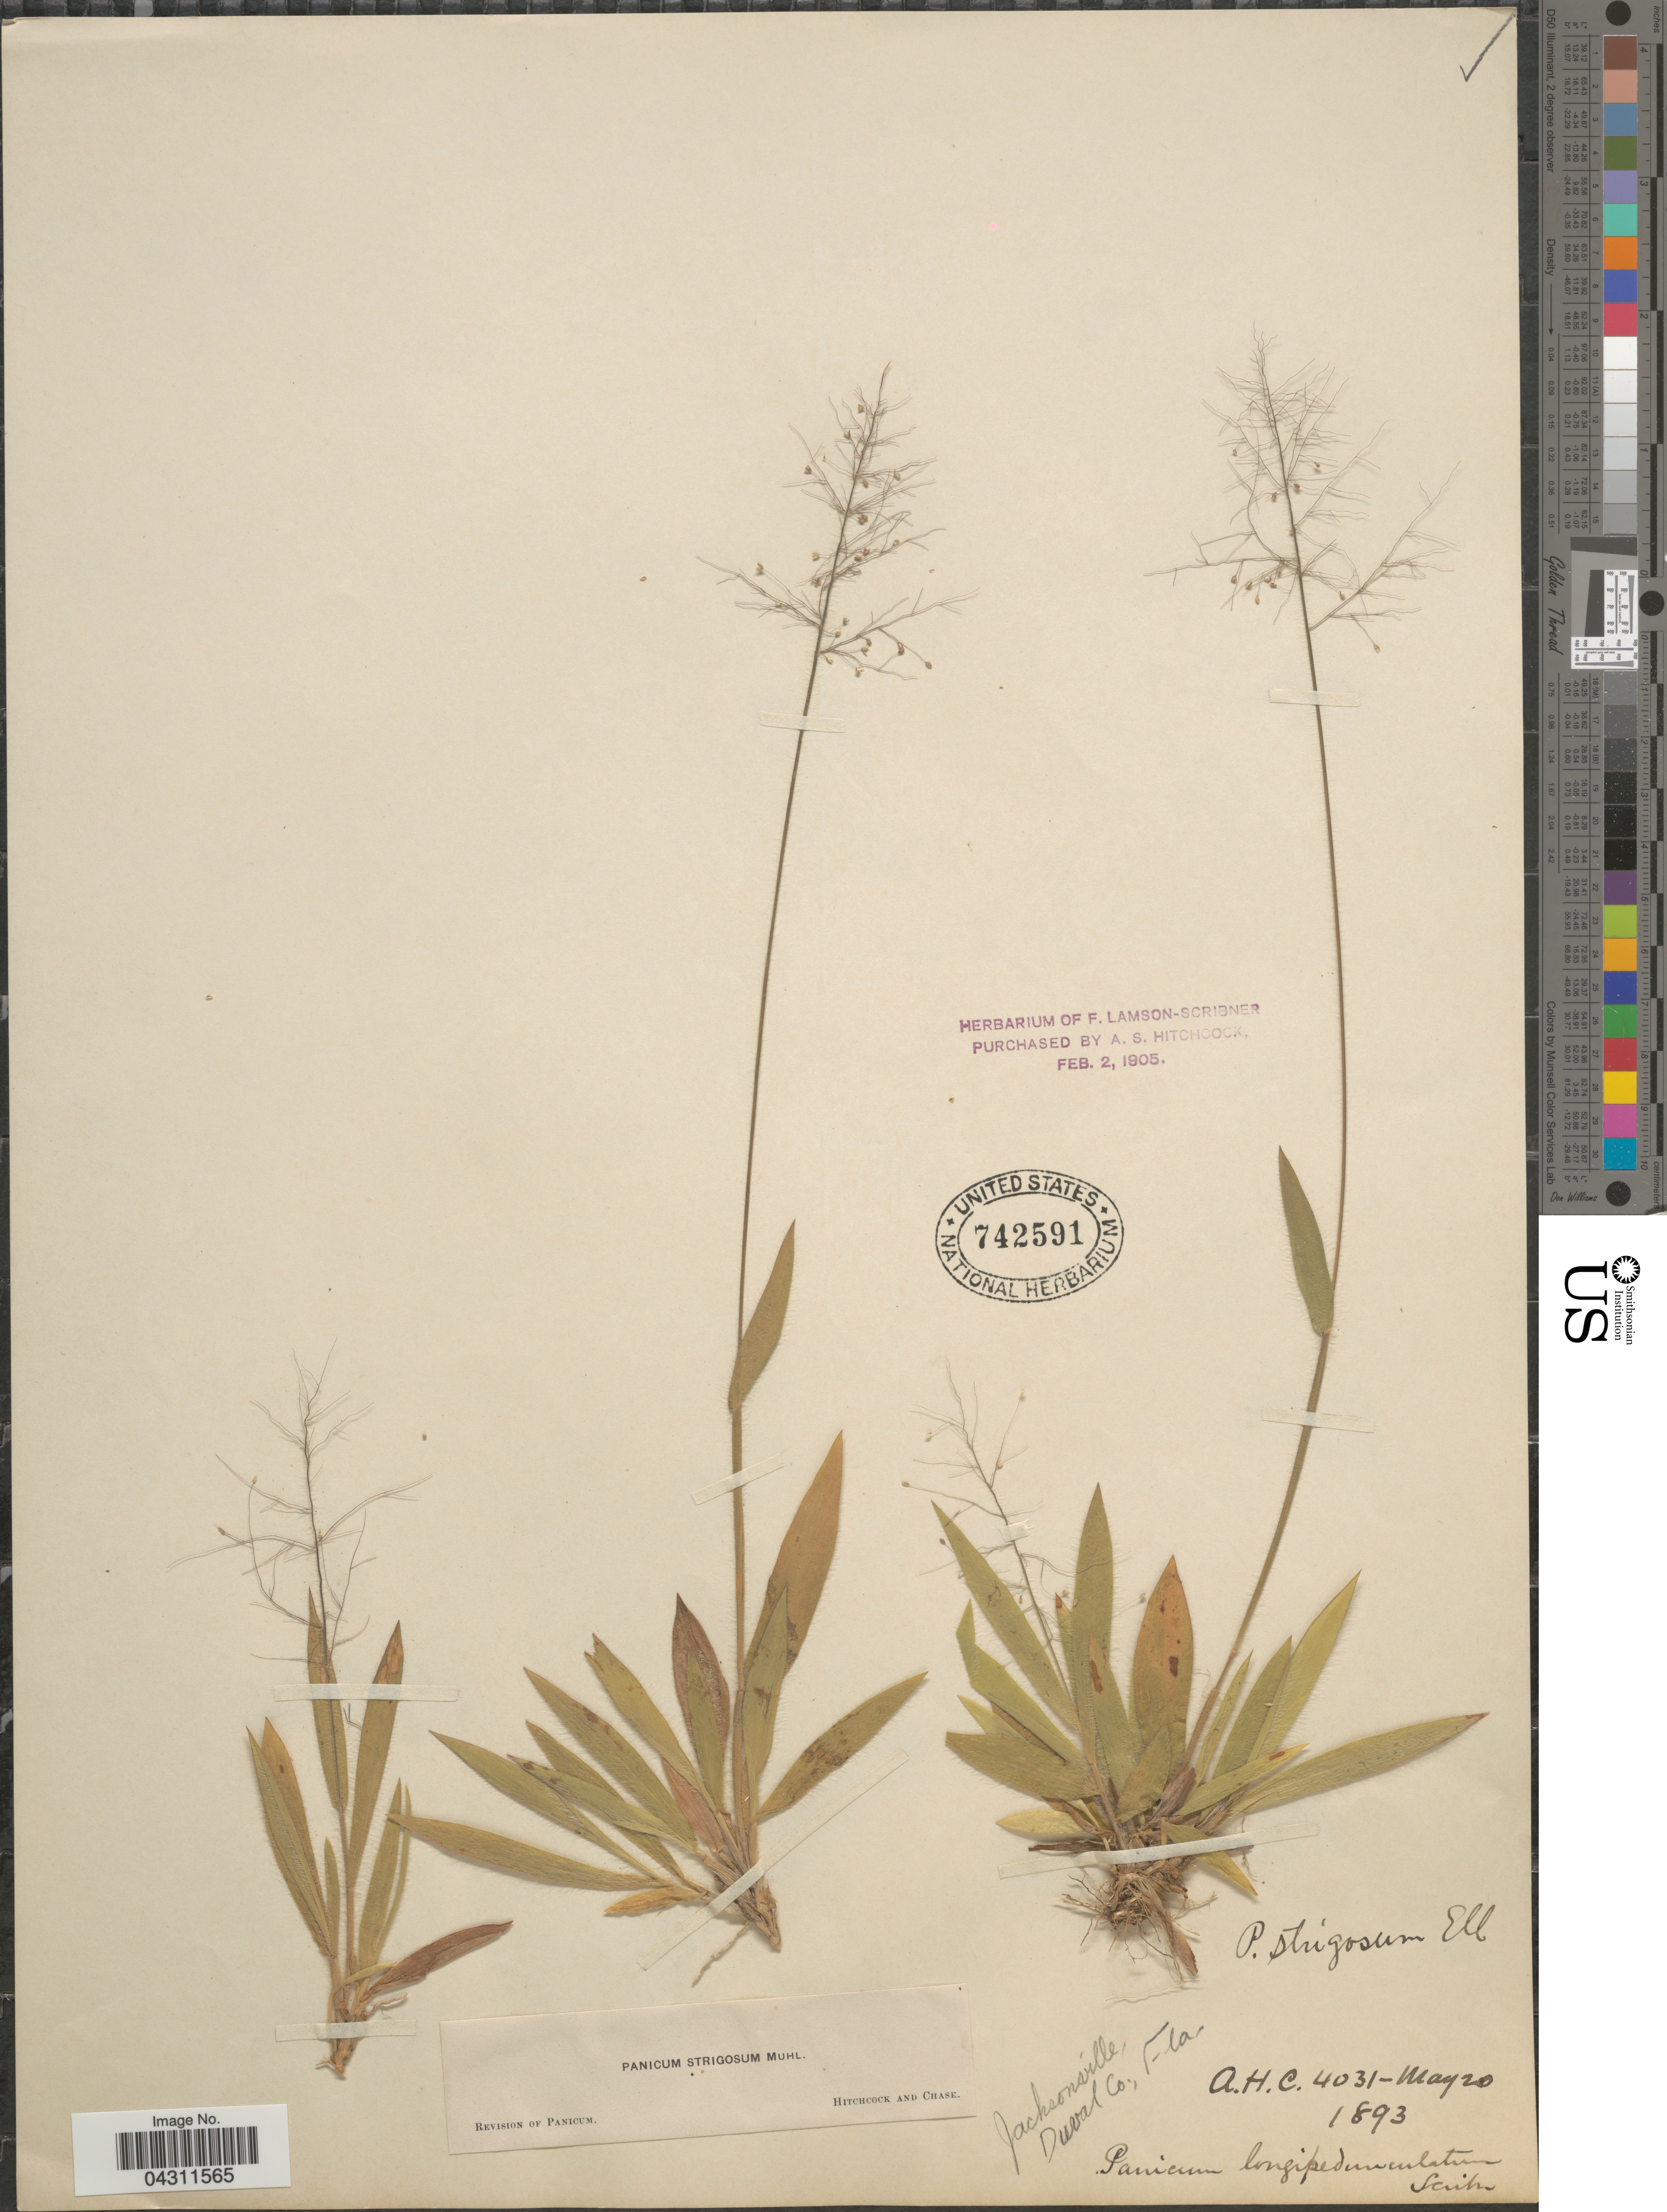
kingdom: Plantae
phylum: Tracheophyta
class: Liliopsida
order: Poales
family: Poaceae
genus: Dichanthelium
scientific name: Dichanthelium strigosum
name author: (Muhl. ex Elliott) Freckmann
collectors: A. H. C.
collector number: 4031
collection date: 1893-05-20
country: United States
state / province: Florida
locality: Jacksonville. Duval Co.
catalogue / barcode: US 742591